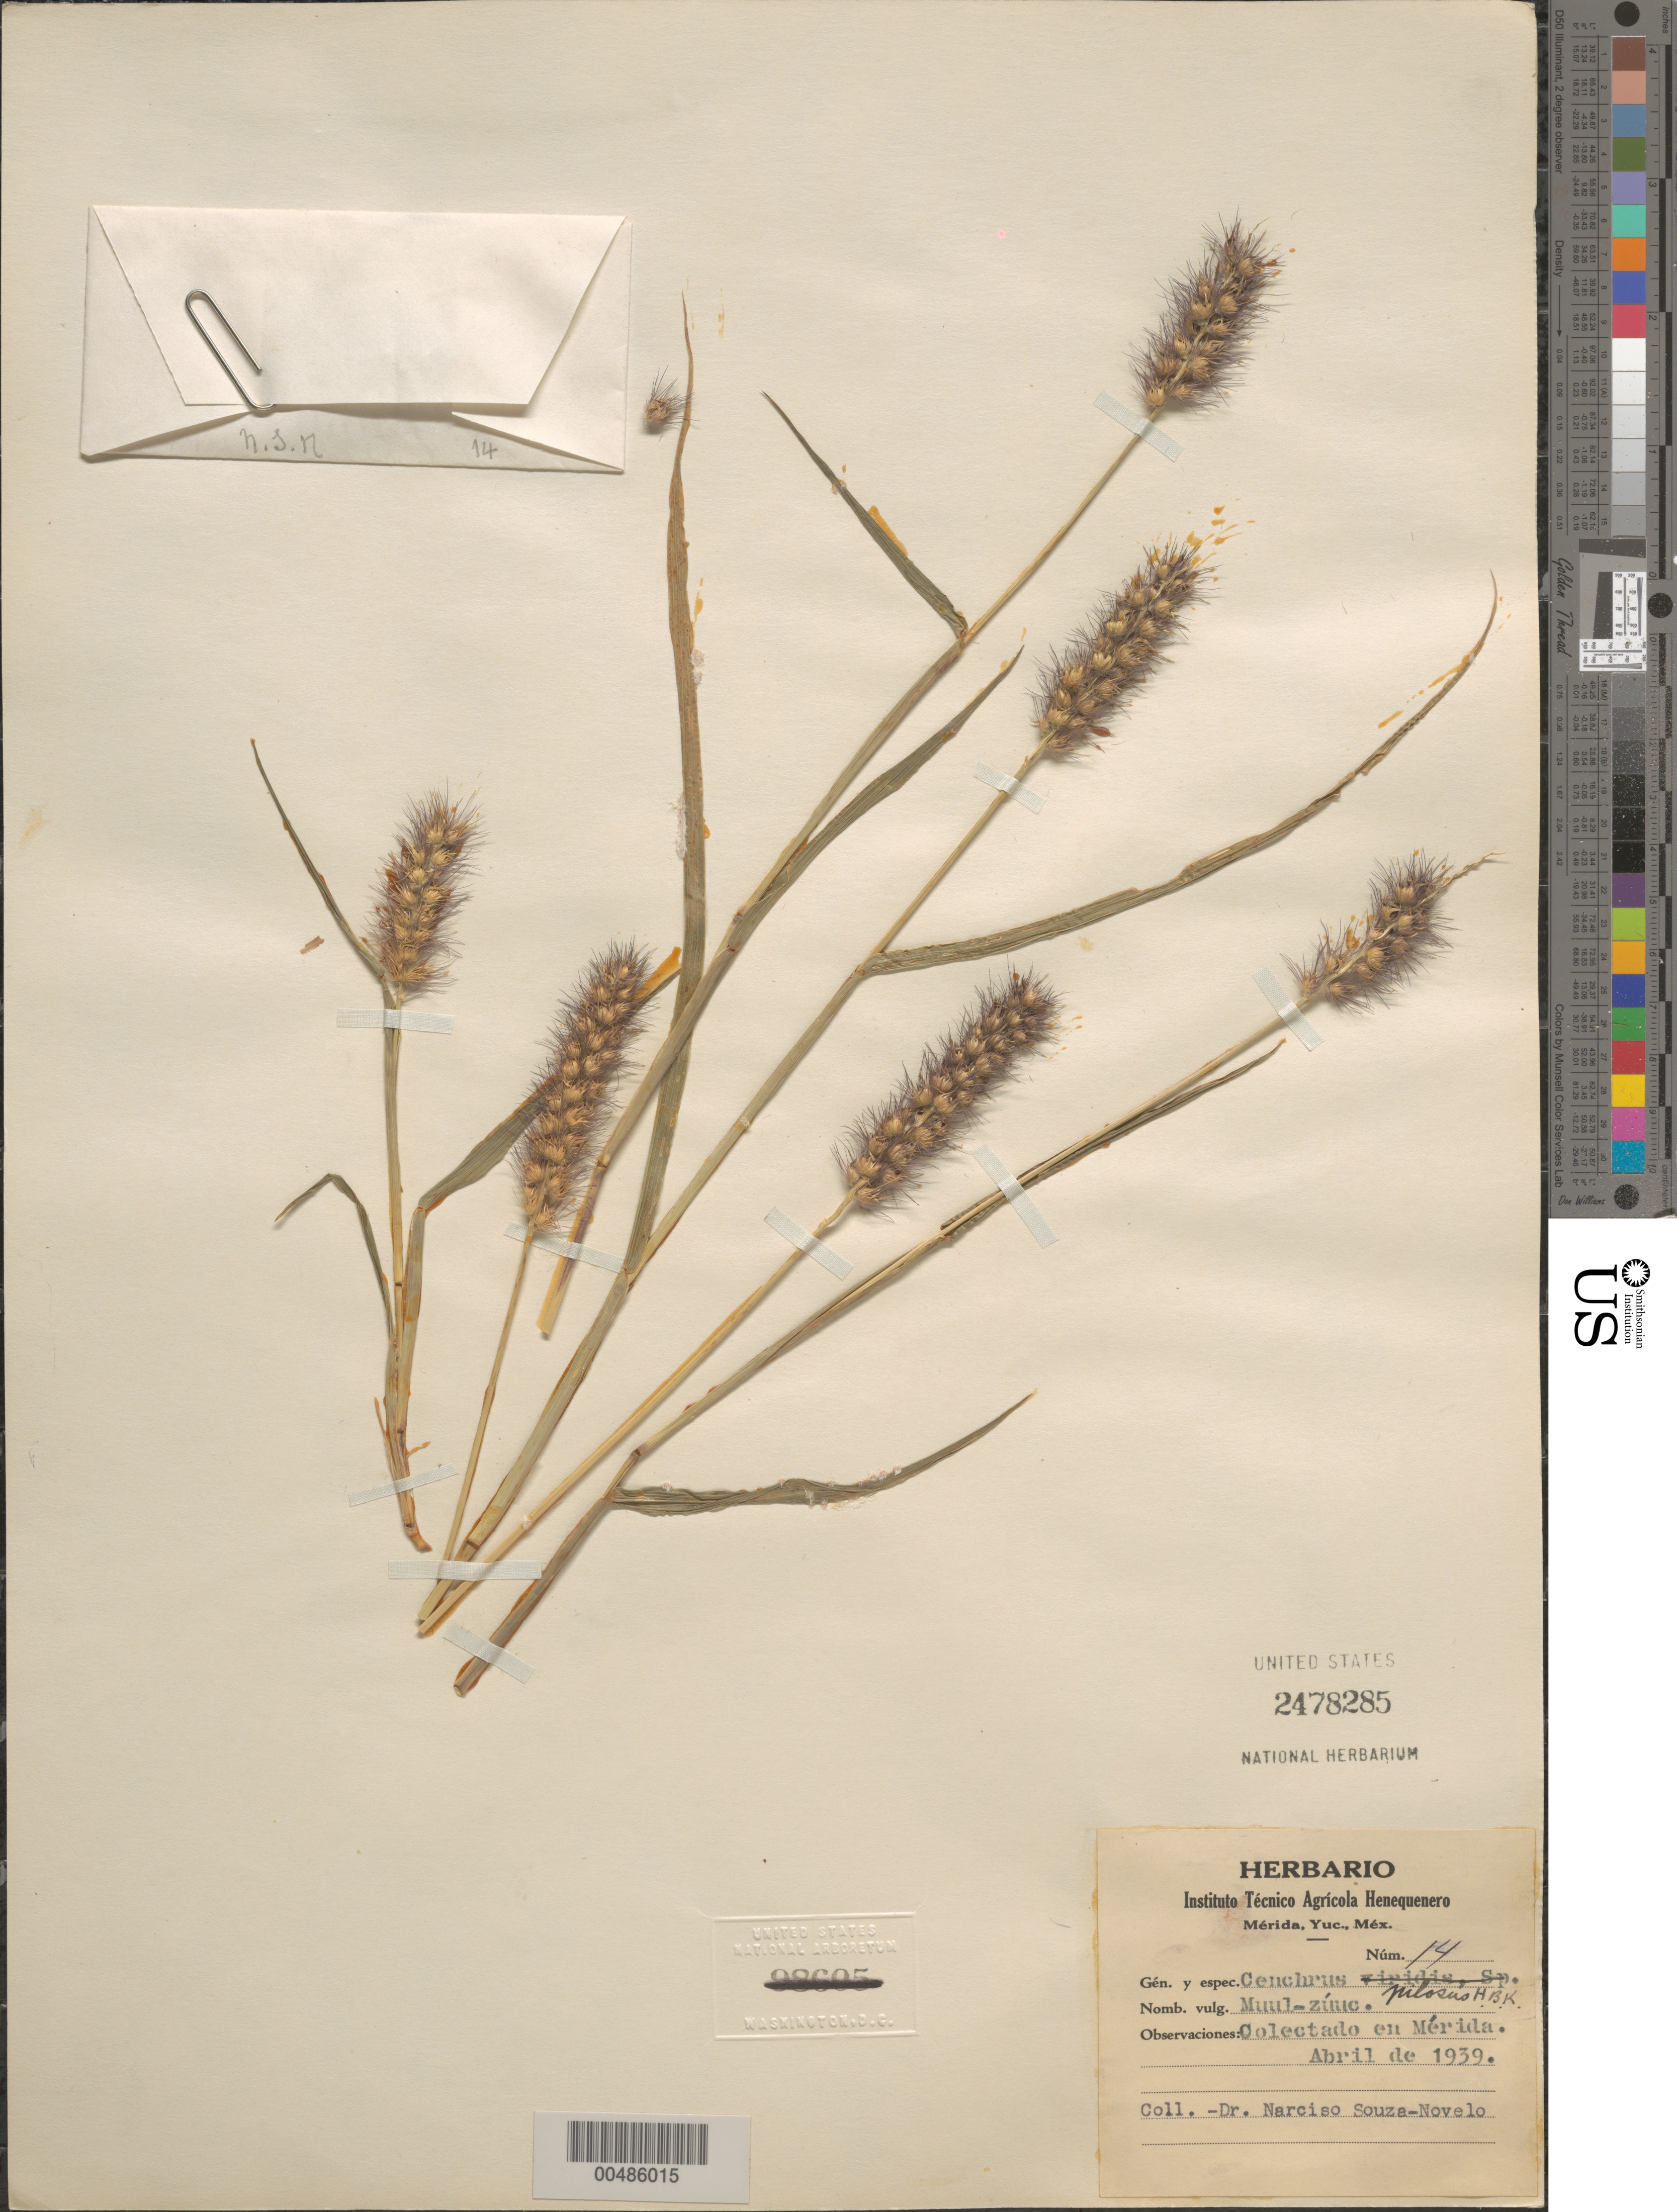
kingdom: Plantae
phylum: Tracheophyta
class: Liliopsida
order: Poales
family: Poaceae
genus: Cenchrus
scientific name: Cenchrus pilosus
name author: Kunth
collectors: N. Souza-Novelo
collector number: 14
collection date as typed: Apr 1939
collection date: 1939-04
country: Mexico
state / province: Yucatan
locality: M‚rida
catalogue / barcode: US 2478285